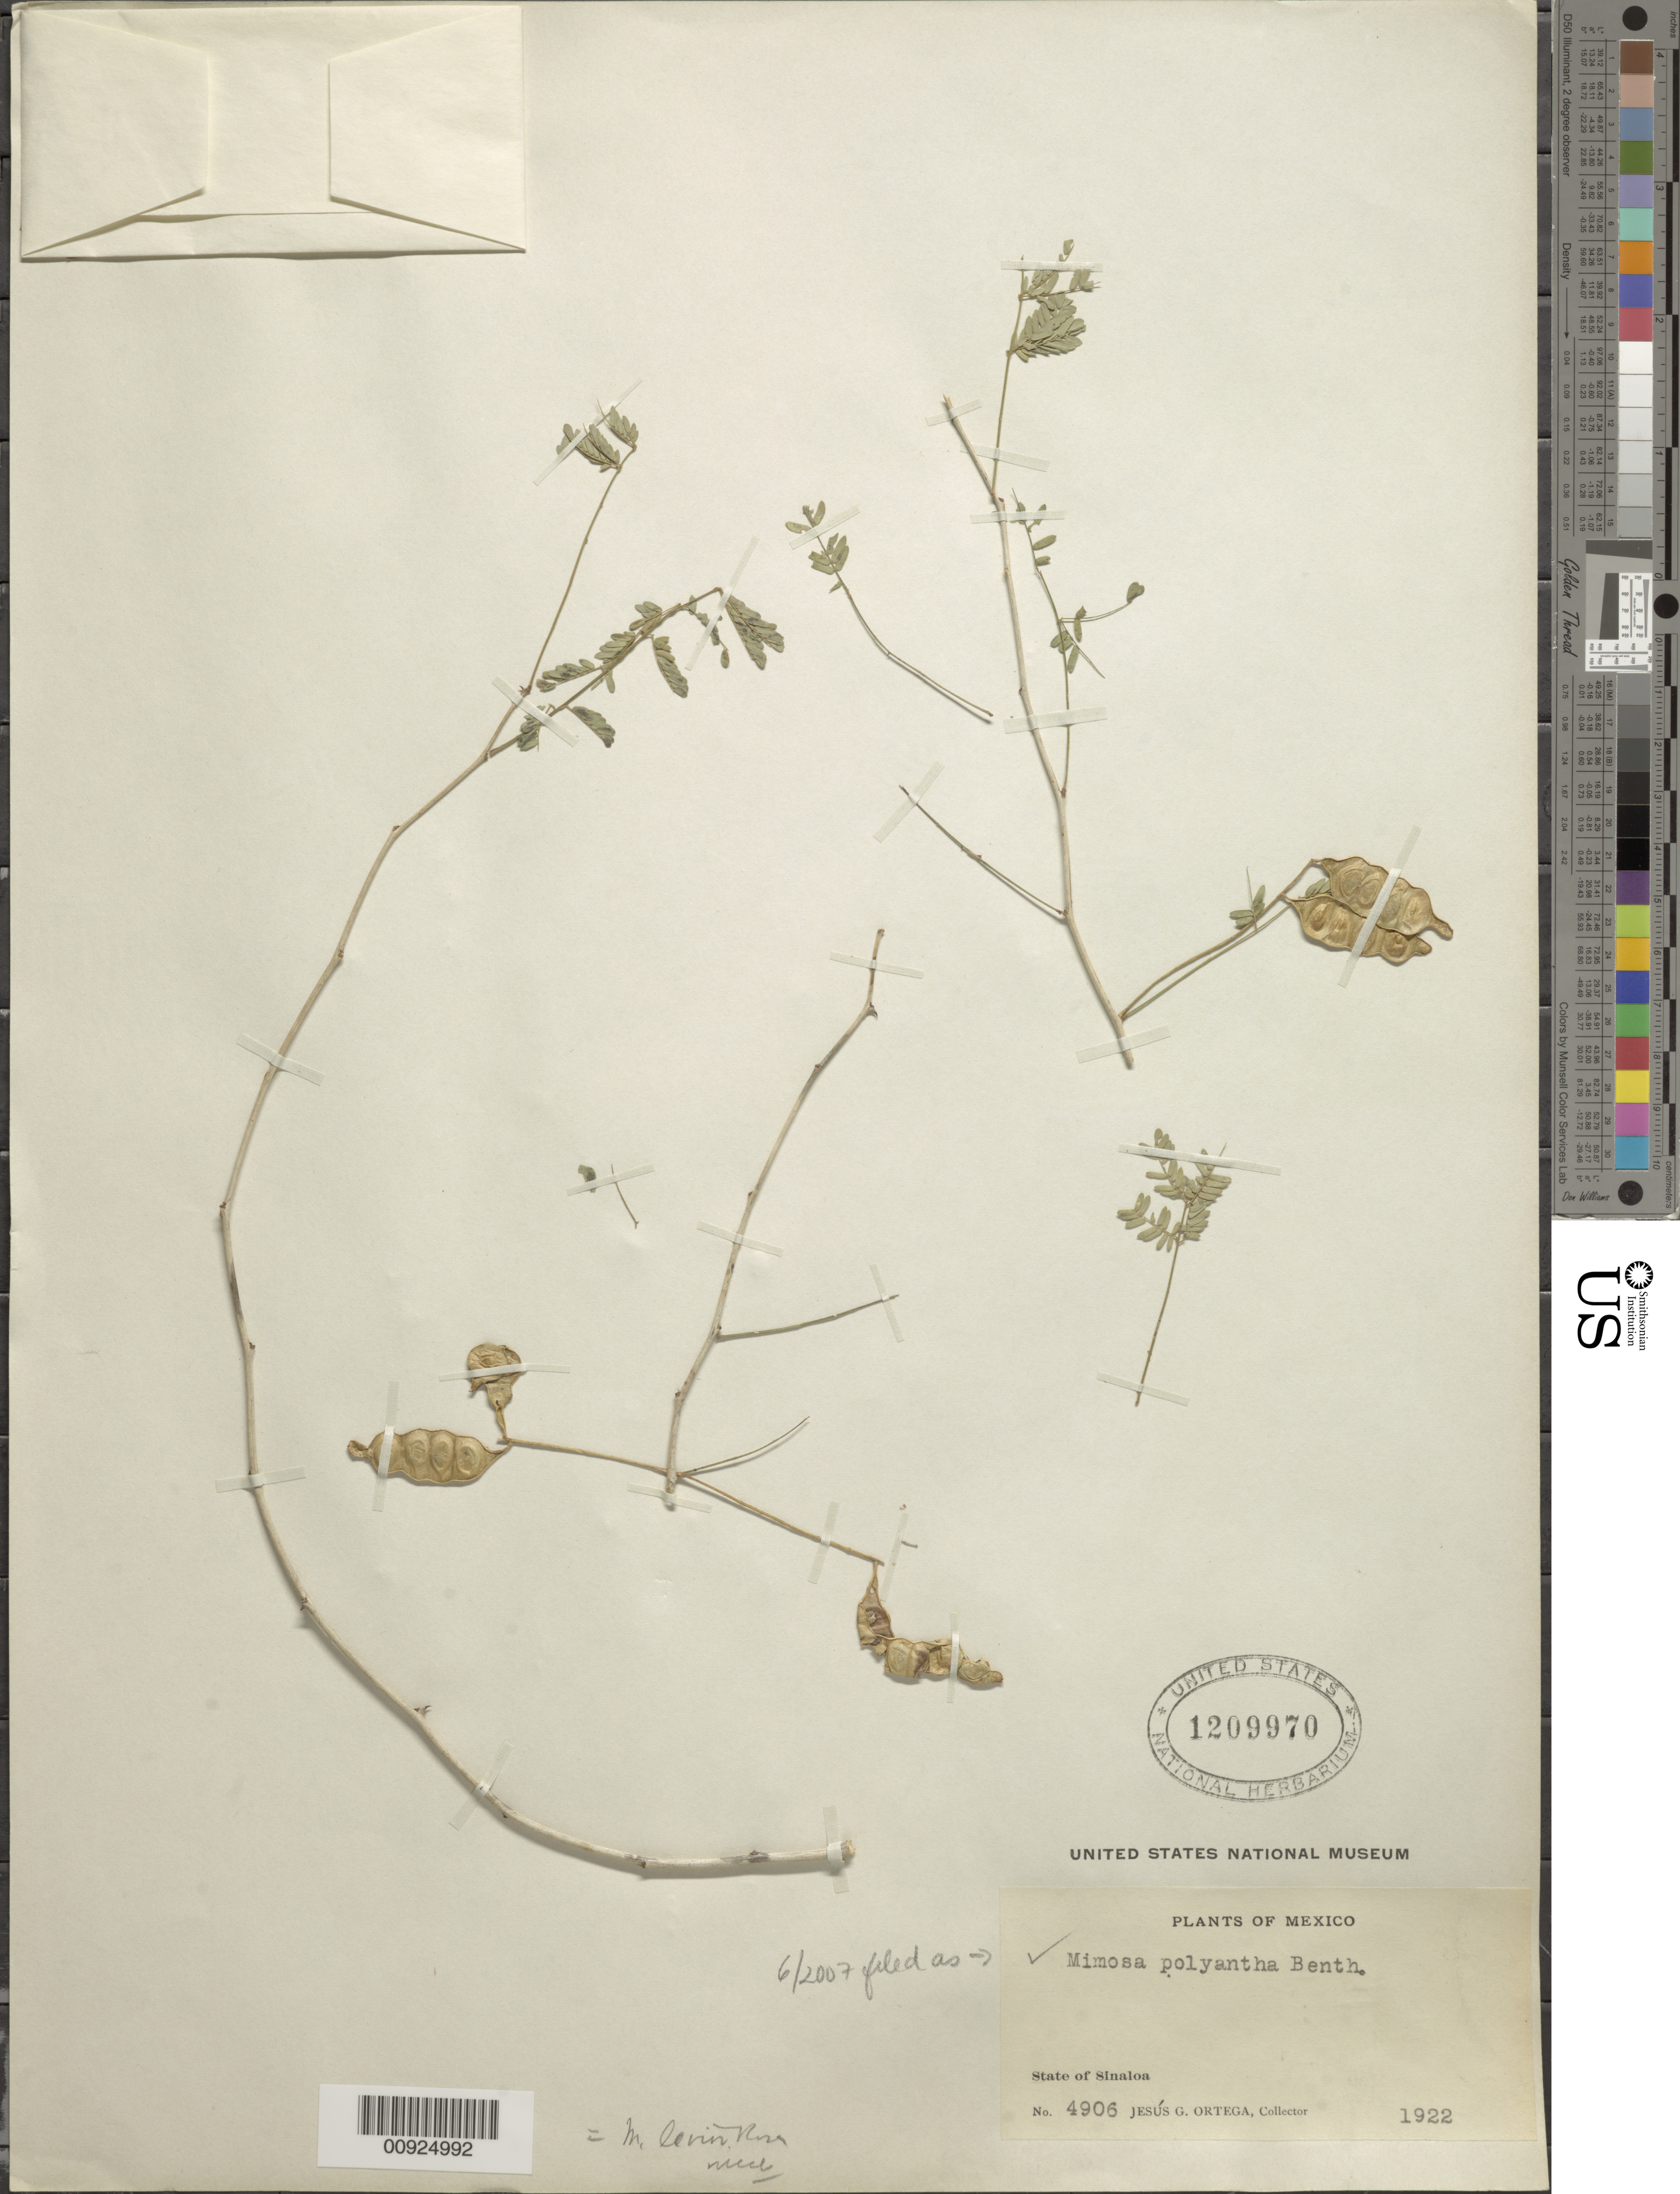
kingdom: Plantae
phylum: Tracheophyta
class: Magnoliopsida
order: Fabales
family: Fabaceae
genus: Mimosa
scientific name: Mimosa polyantha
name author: Benth.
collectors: J. Ortega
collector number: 4906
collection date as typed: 1922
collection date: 1922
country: Mexico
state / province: Sinaloa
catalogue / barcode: US 1209970